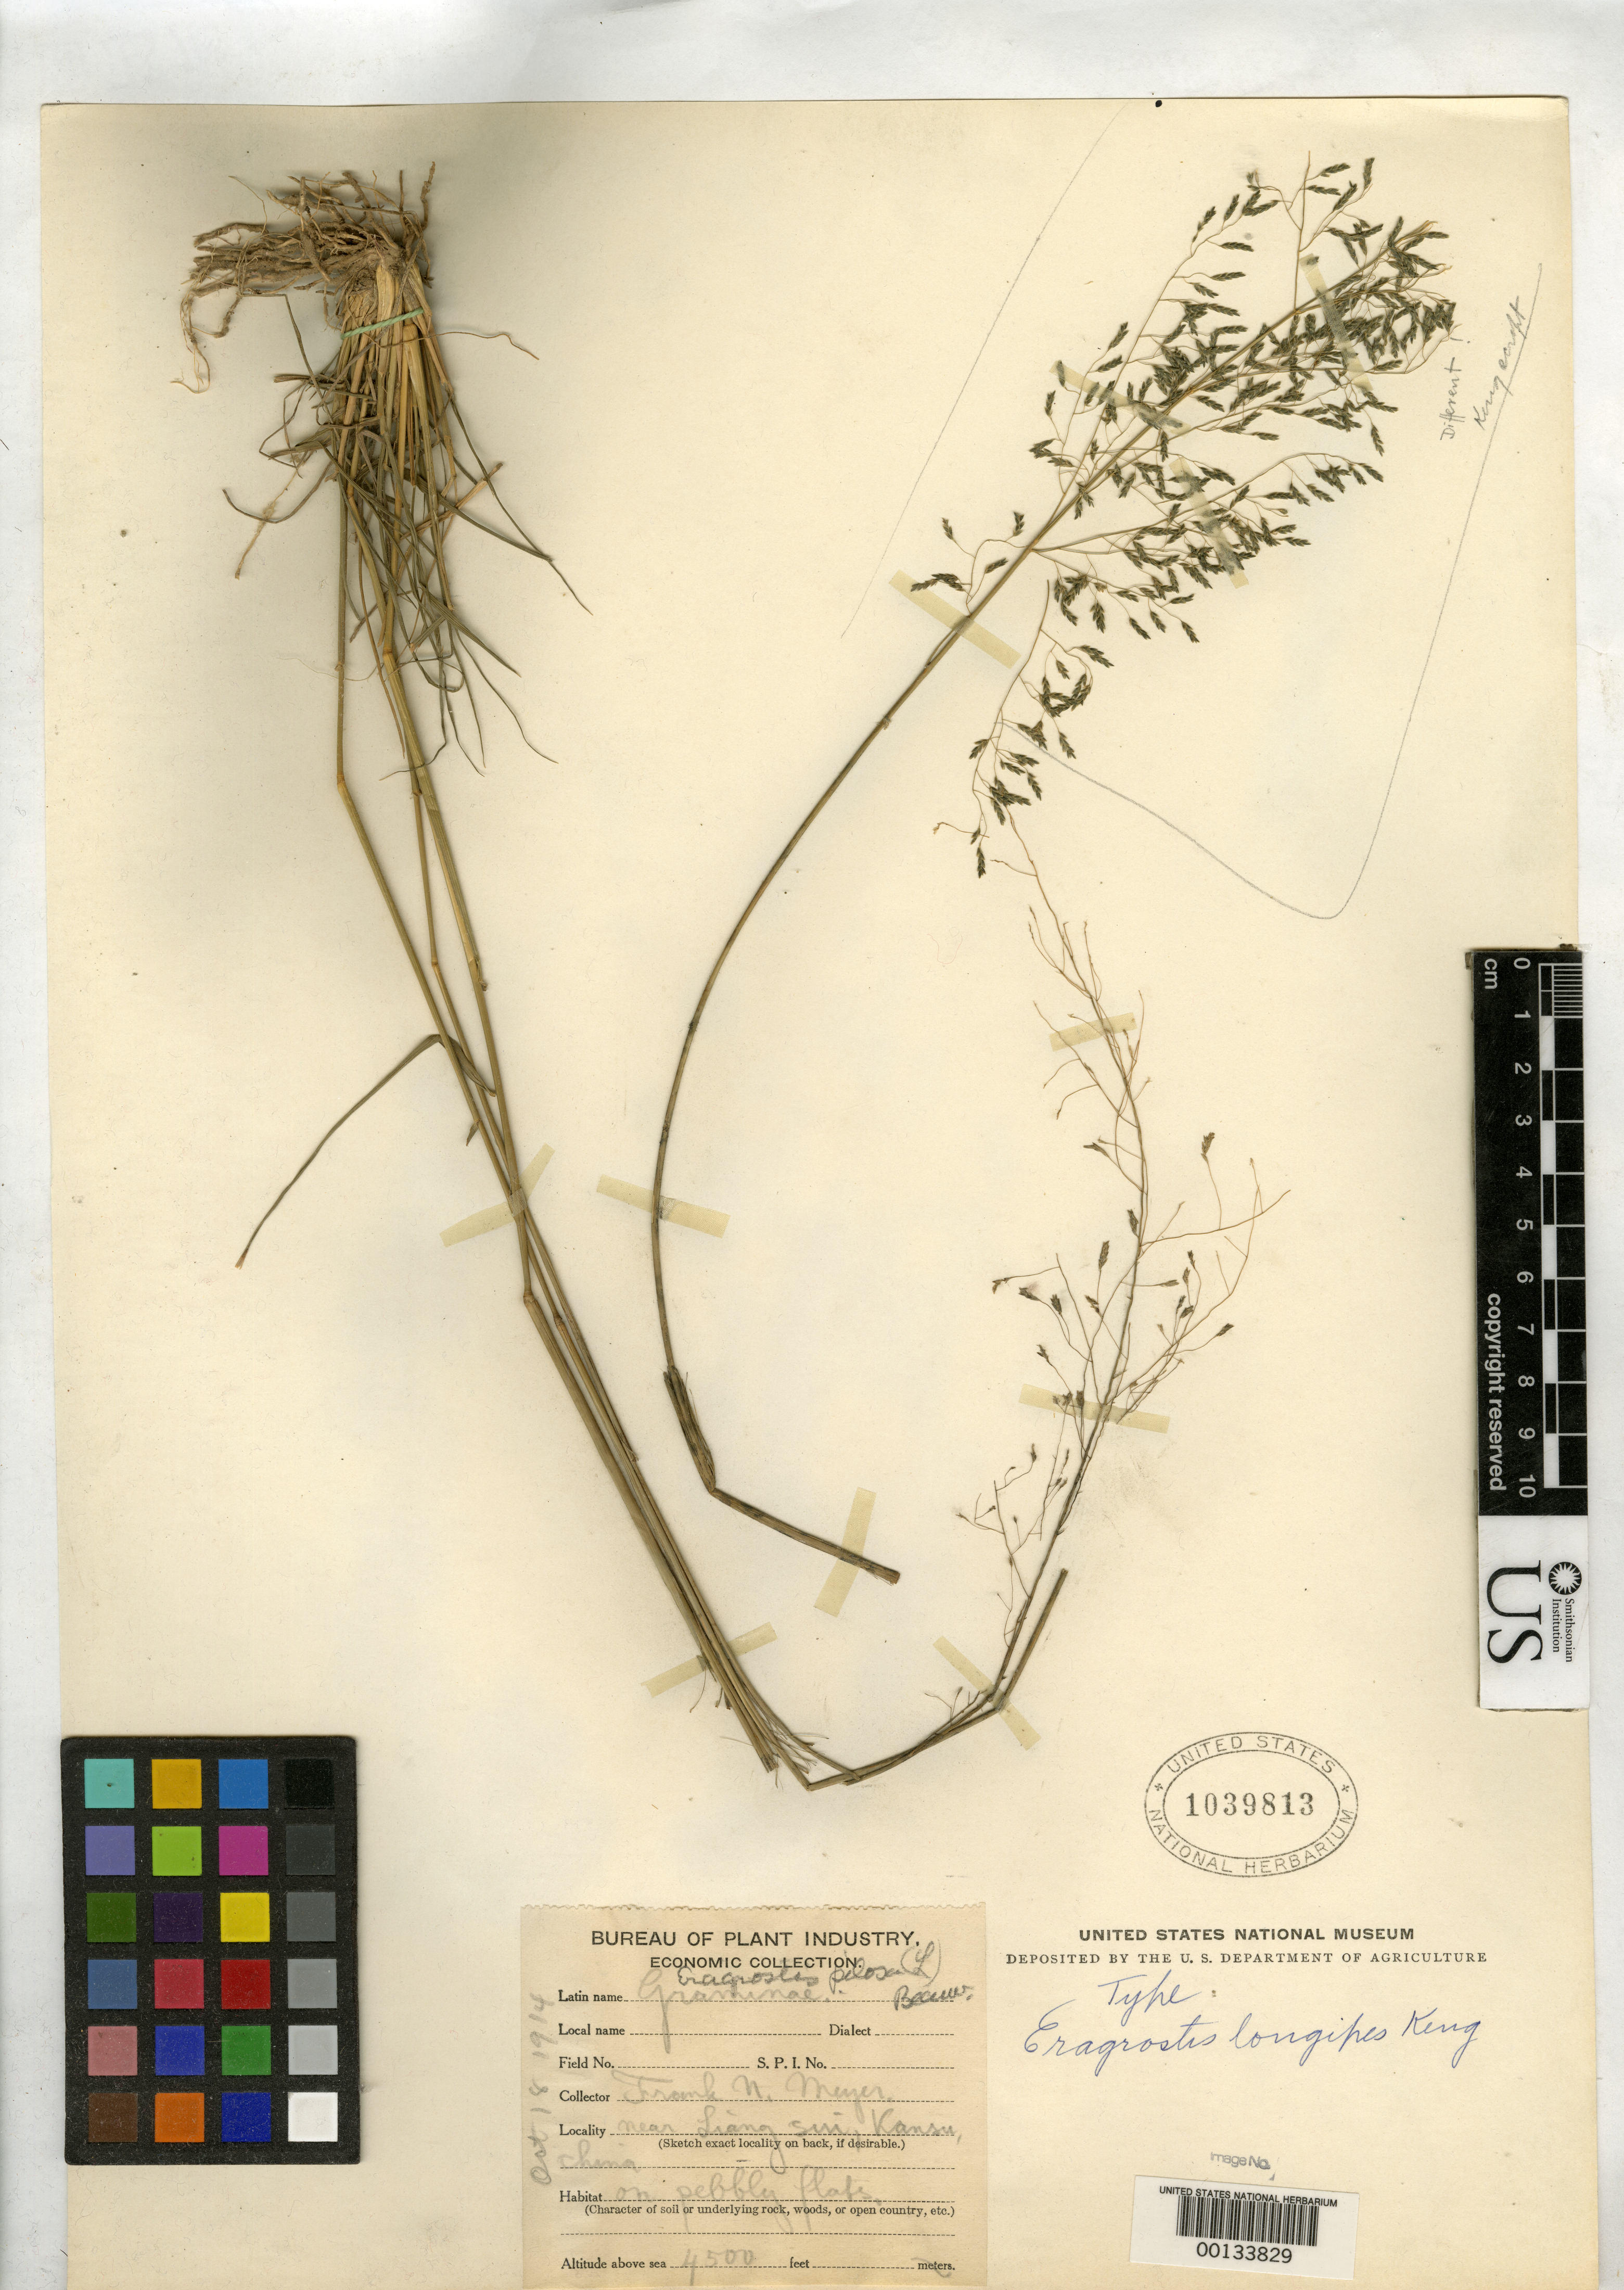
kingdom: Plantae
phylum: Tracheophyta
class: Liliopsida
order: Poales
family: Poaceae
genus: Eragrostis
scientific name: Eragrostis longipes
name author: Keng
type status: Holotype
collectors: F. N. Meyer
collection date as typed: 18 Oct 1914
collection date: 1914-10-18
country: China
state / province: Gansu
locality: Near Lang Sui; alt. 4500 Ft.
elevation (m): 1372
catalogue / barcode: US 1039813